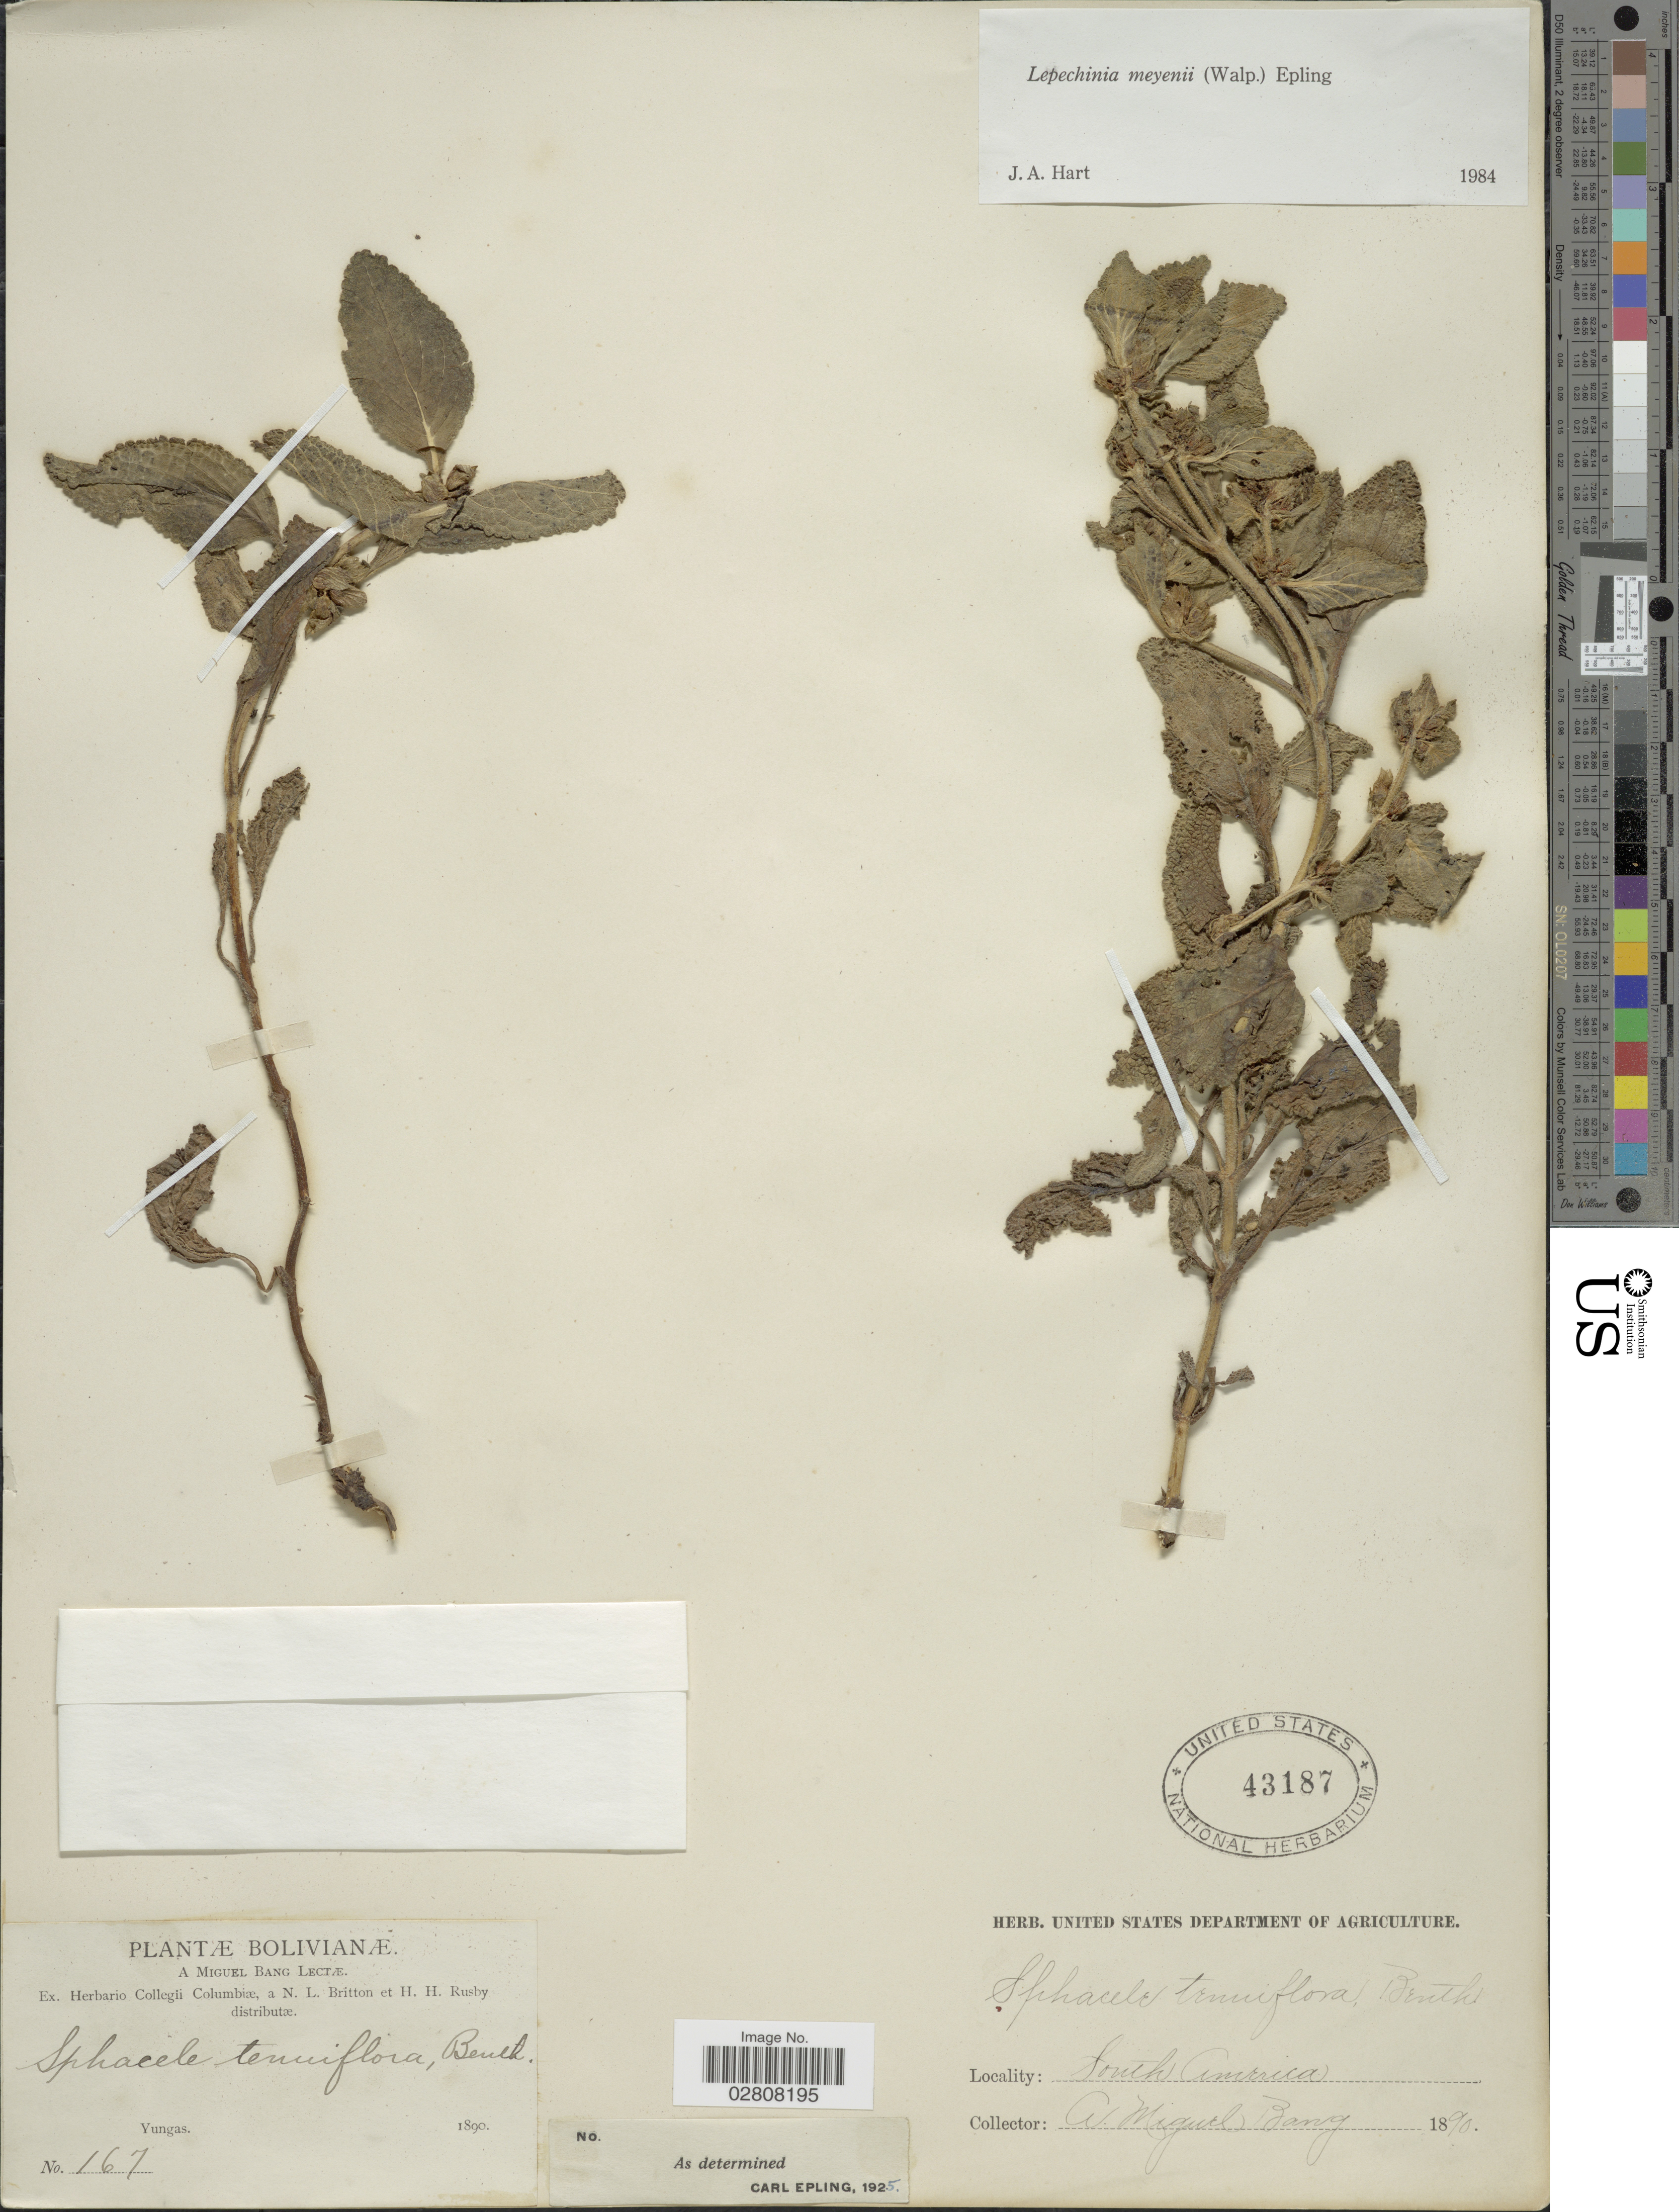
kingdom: Plantae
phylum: Tracheophyta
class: Magnoliopsida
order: Lamiales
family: Lamiaceae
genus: Lepechinia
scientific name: Lepechinia meyenii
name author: (Walp.) Epling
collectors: M. Bang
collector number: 167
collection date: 1890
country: Bolivia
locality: Yungas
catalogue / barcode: US 43187